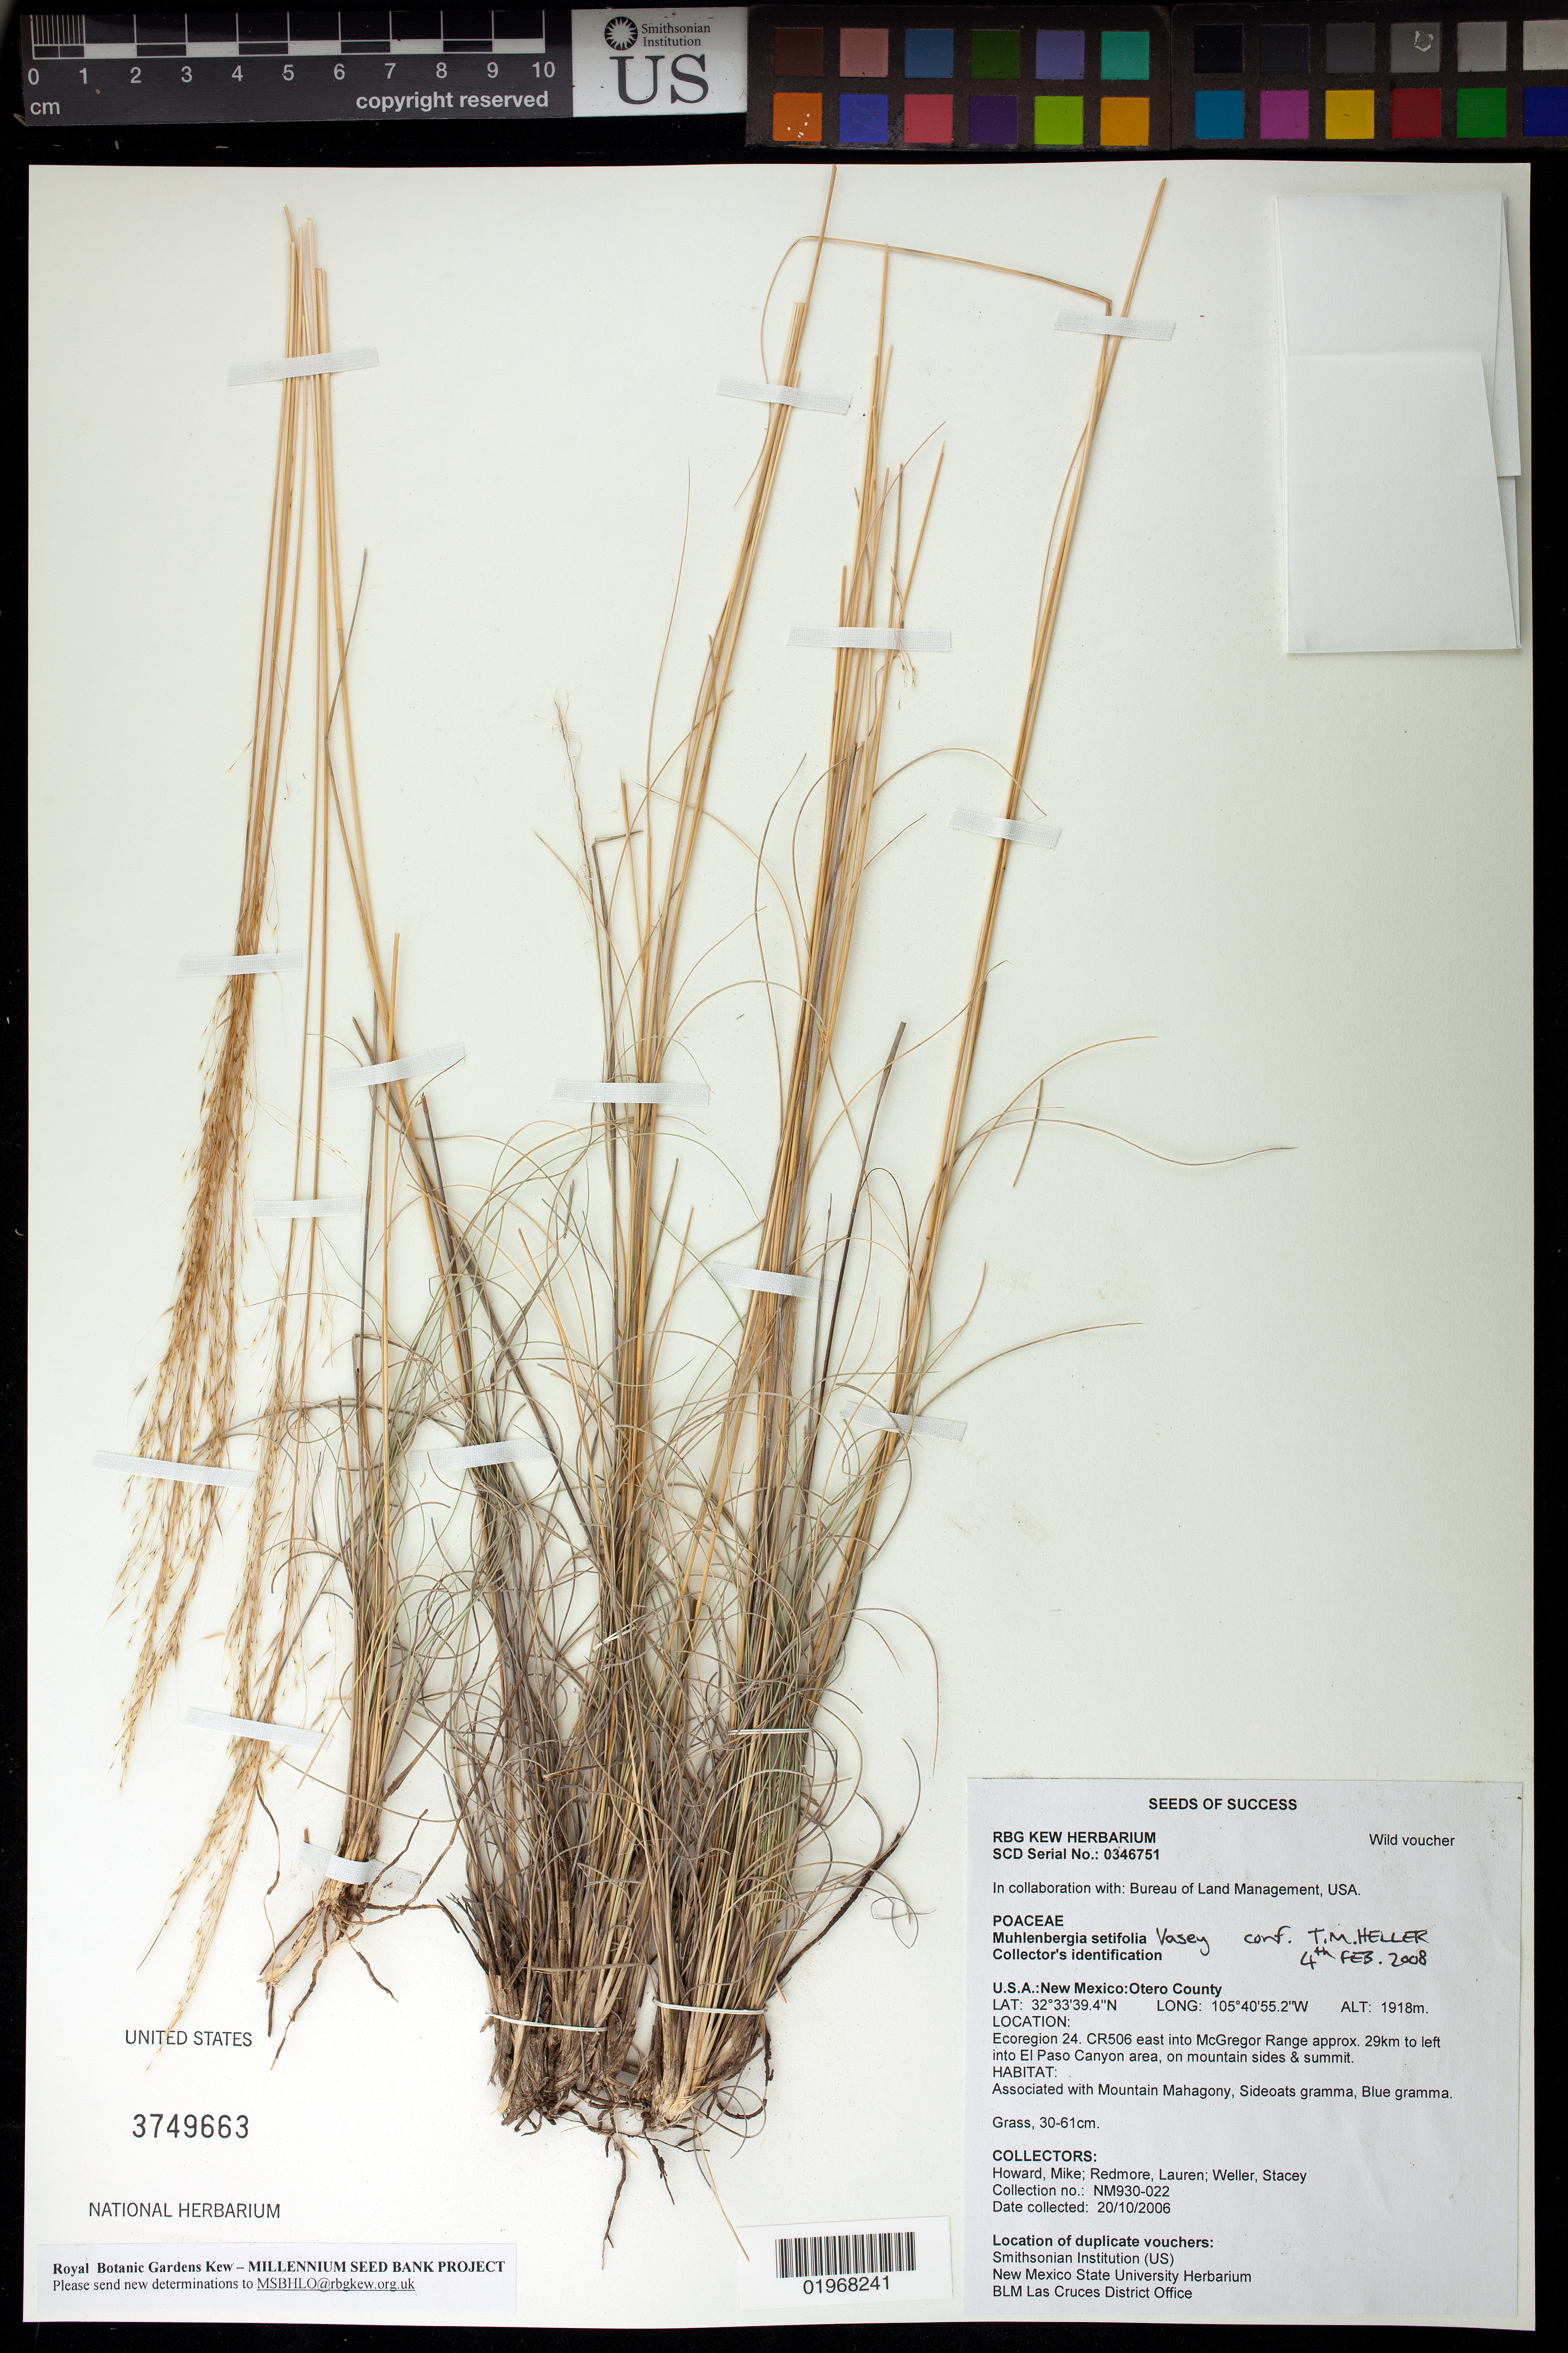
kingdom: Plantae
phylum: Tracheophyta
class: Liliopsida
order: Poales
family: Poaceae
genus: Muhlenbergia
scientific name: Muhlenbergia setifolia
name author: Vasey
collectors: M. Howard, L. Redmore & S. Weller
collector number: NM930-022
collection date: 2006-10-20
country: United States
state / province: New Mexico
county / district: Otero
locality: CR506 E into McGregor Range, approx. 29 km to left into El Paso Canyon area. Mountain sides and summit.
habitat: With Mountain Mahagony, Sideoats gramma, Blue gramma.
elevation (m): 1918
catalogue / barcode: US 3749663